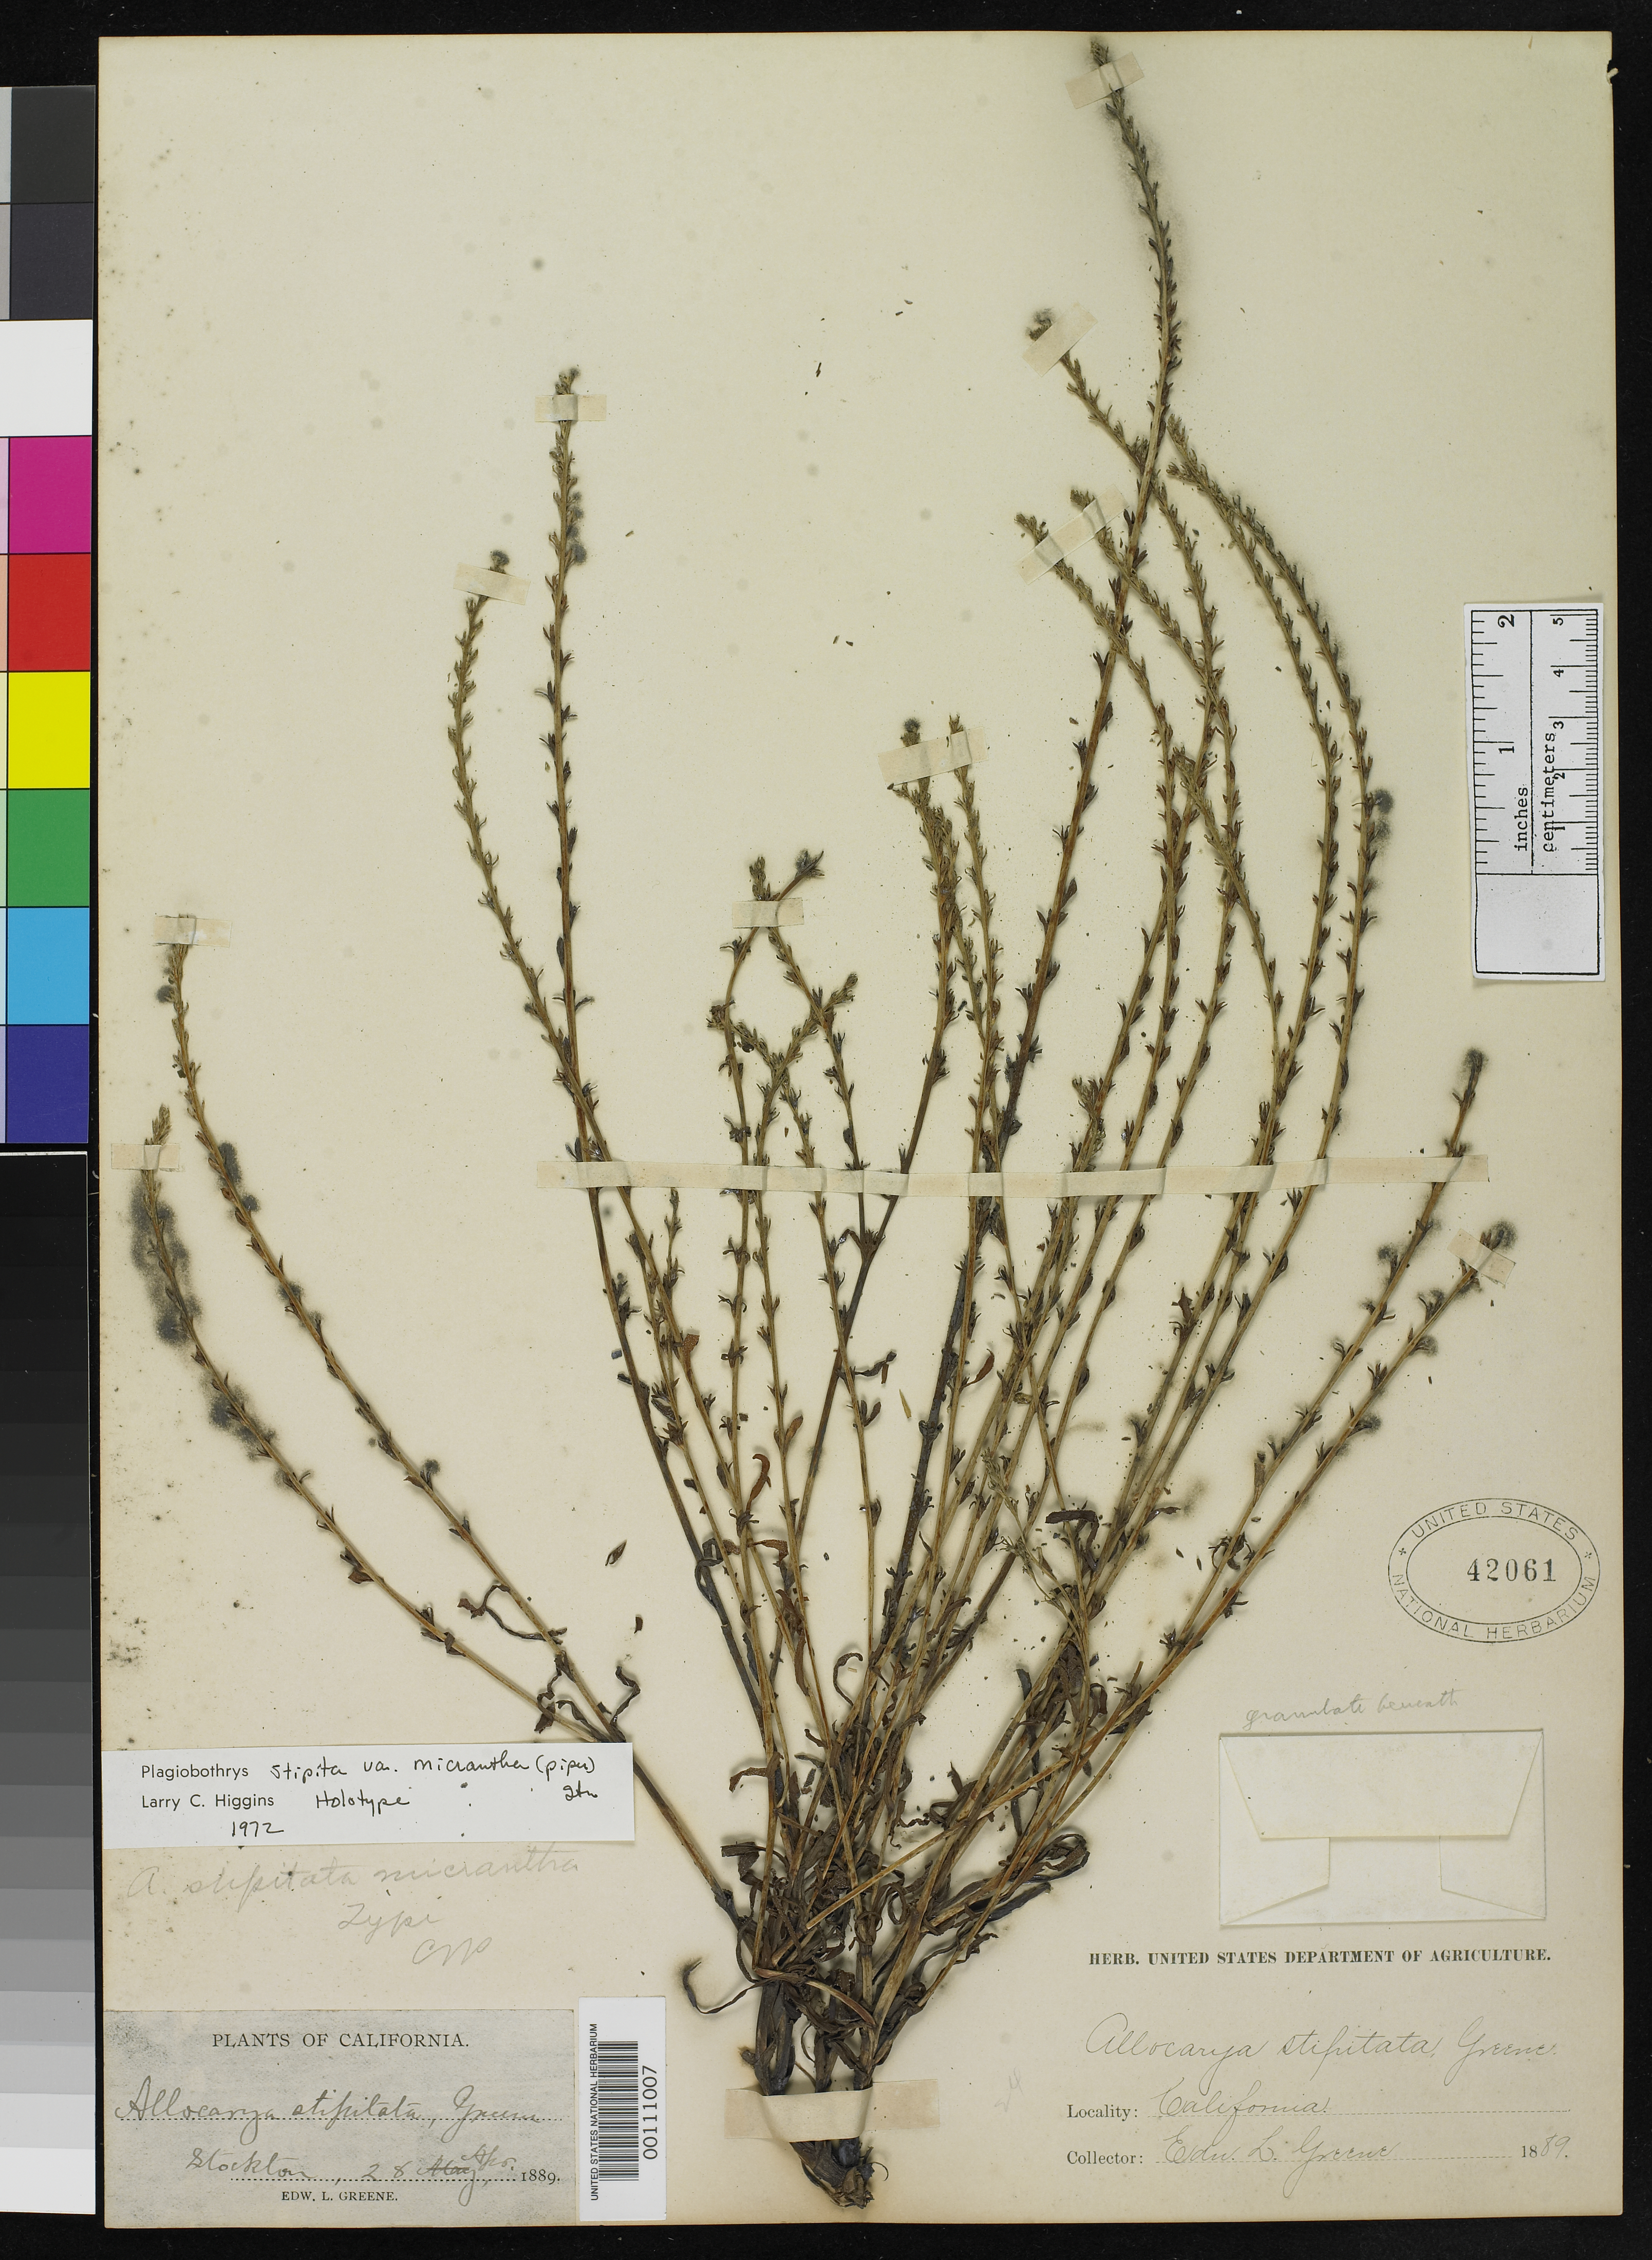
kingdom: Plantae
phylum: Tracheophyta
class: Magnoliopsida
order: Boraginales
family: Boraginaceae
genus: Allocarya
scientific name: Allocarya stipitata subsp. micrantha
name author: Piper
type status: Holotype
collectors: E. L. Greene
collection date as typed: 28 Apr 1889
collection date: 1889-04-28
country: United States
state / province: California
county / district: San Joaquin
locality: Stockton.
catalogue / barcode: US 42061